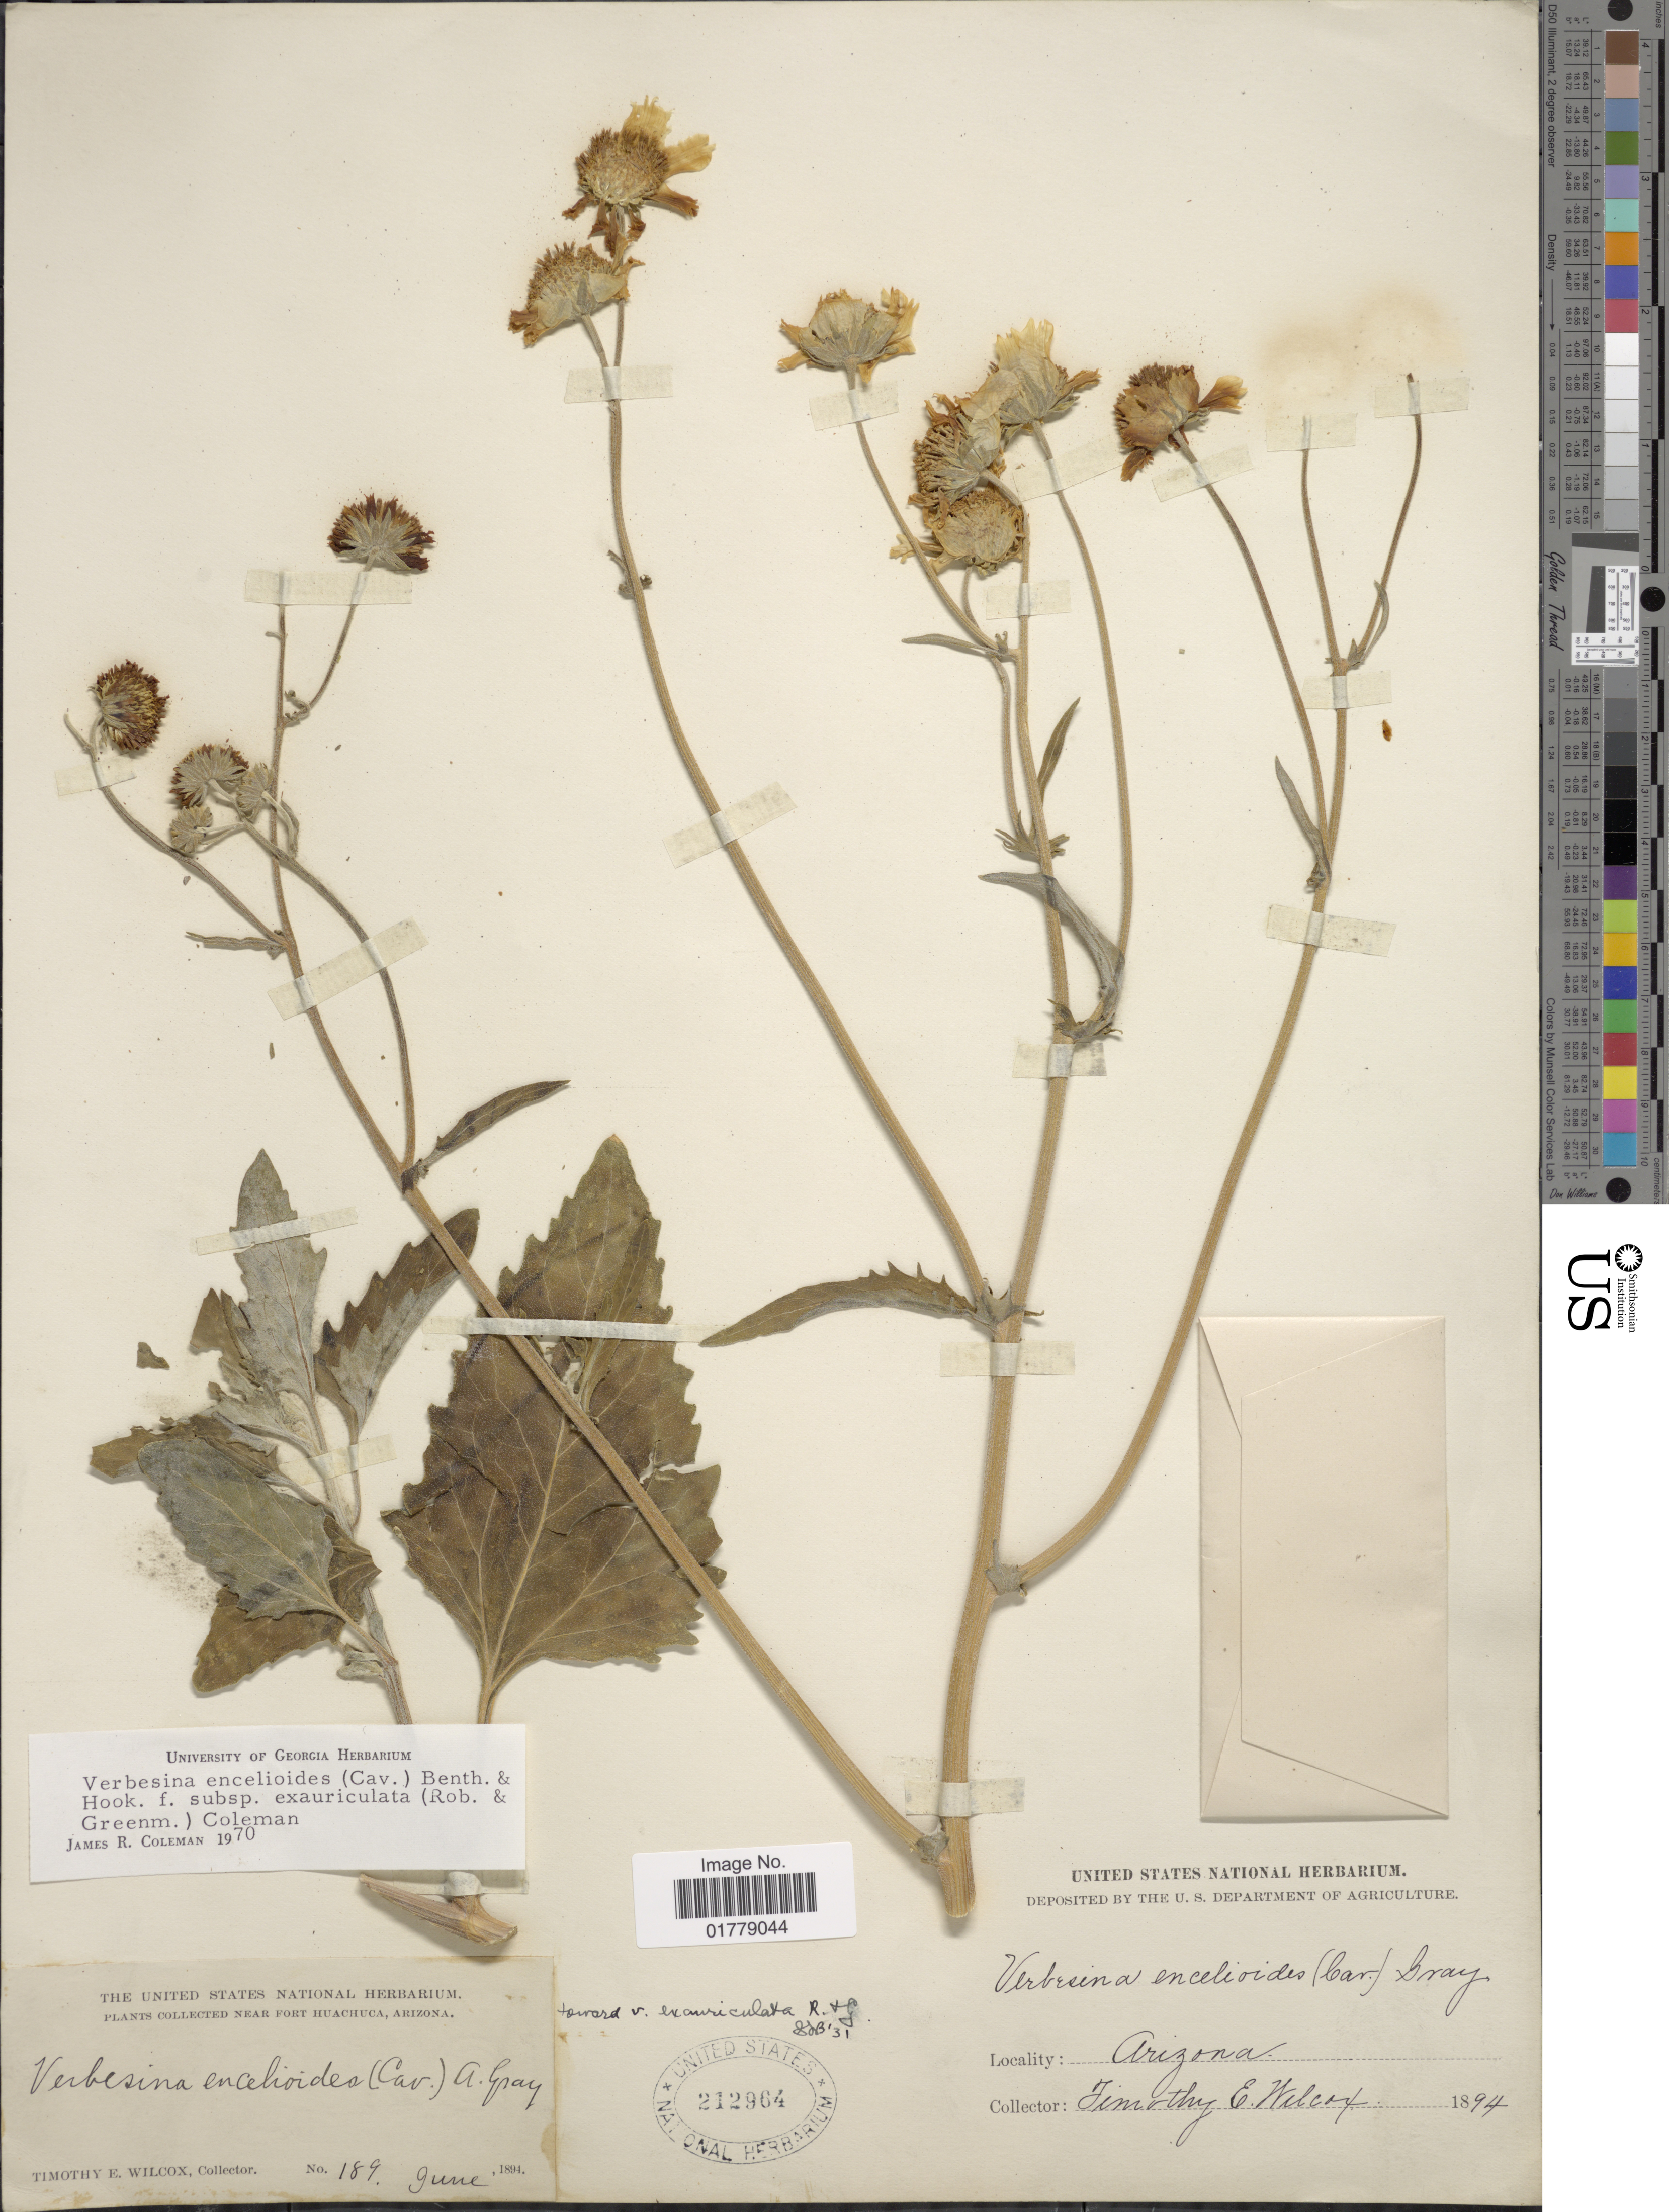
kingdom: Plantae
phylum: Tracheophyta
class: Magnoliopsida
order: Asterales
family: Asteraceae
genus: Verbesina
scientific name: Verbesina encelioides var. cana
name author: (B.L. Rob.) Greenm.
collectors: T. E. Wilcox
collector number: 189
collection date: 1894-06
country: United States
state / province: Arizona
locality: Near Fort Huachuca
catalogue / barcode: US 212964